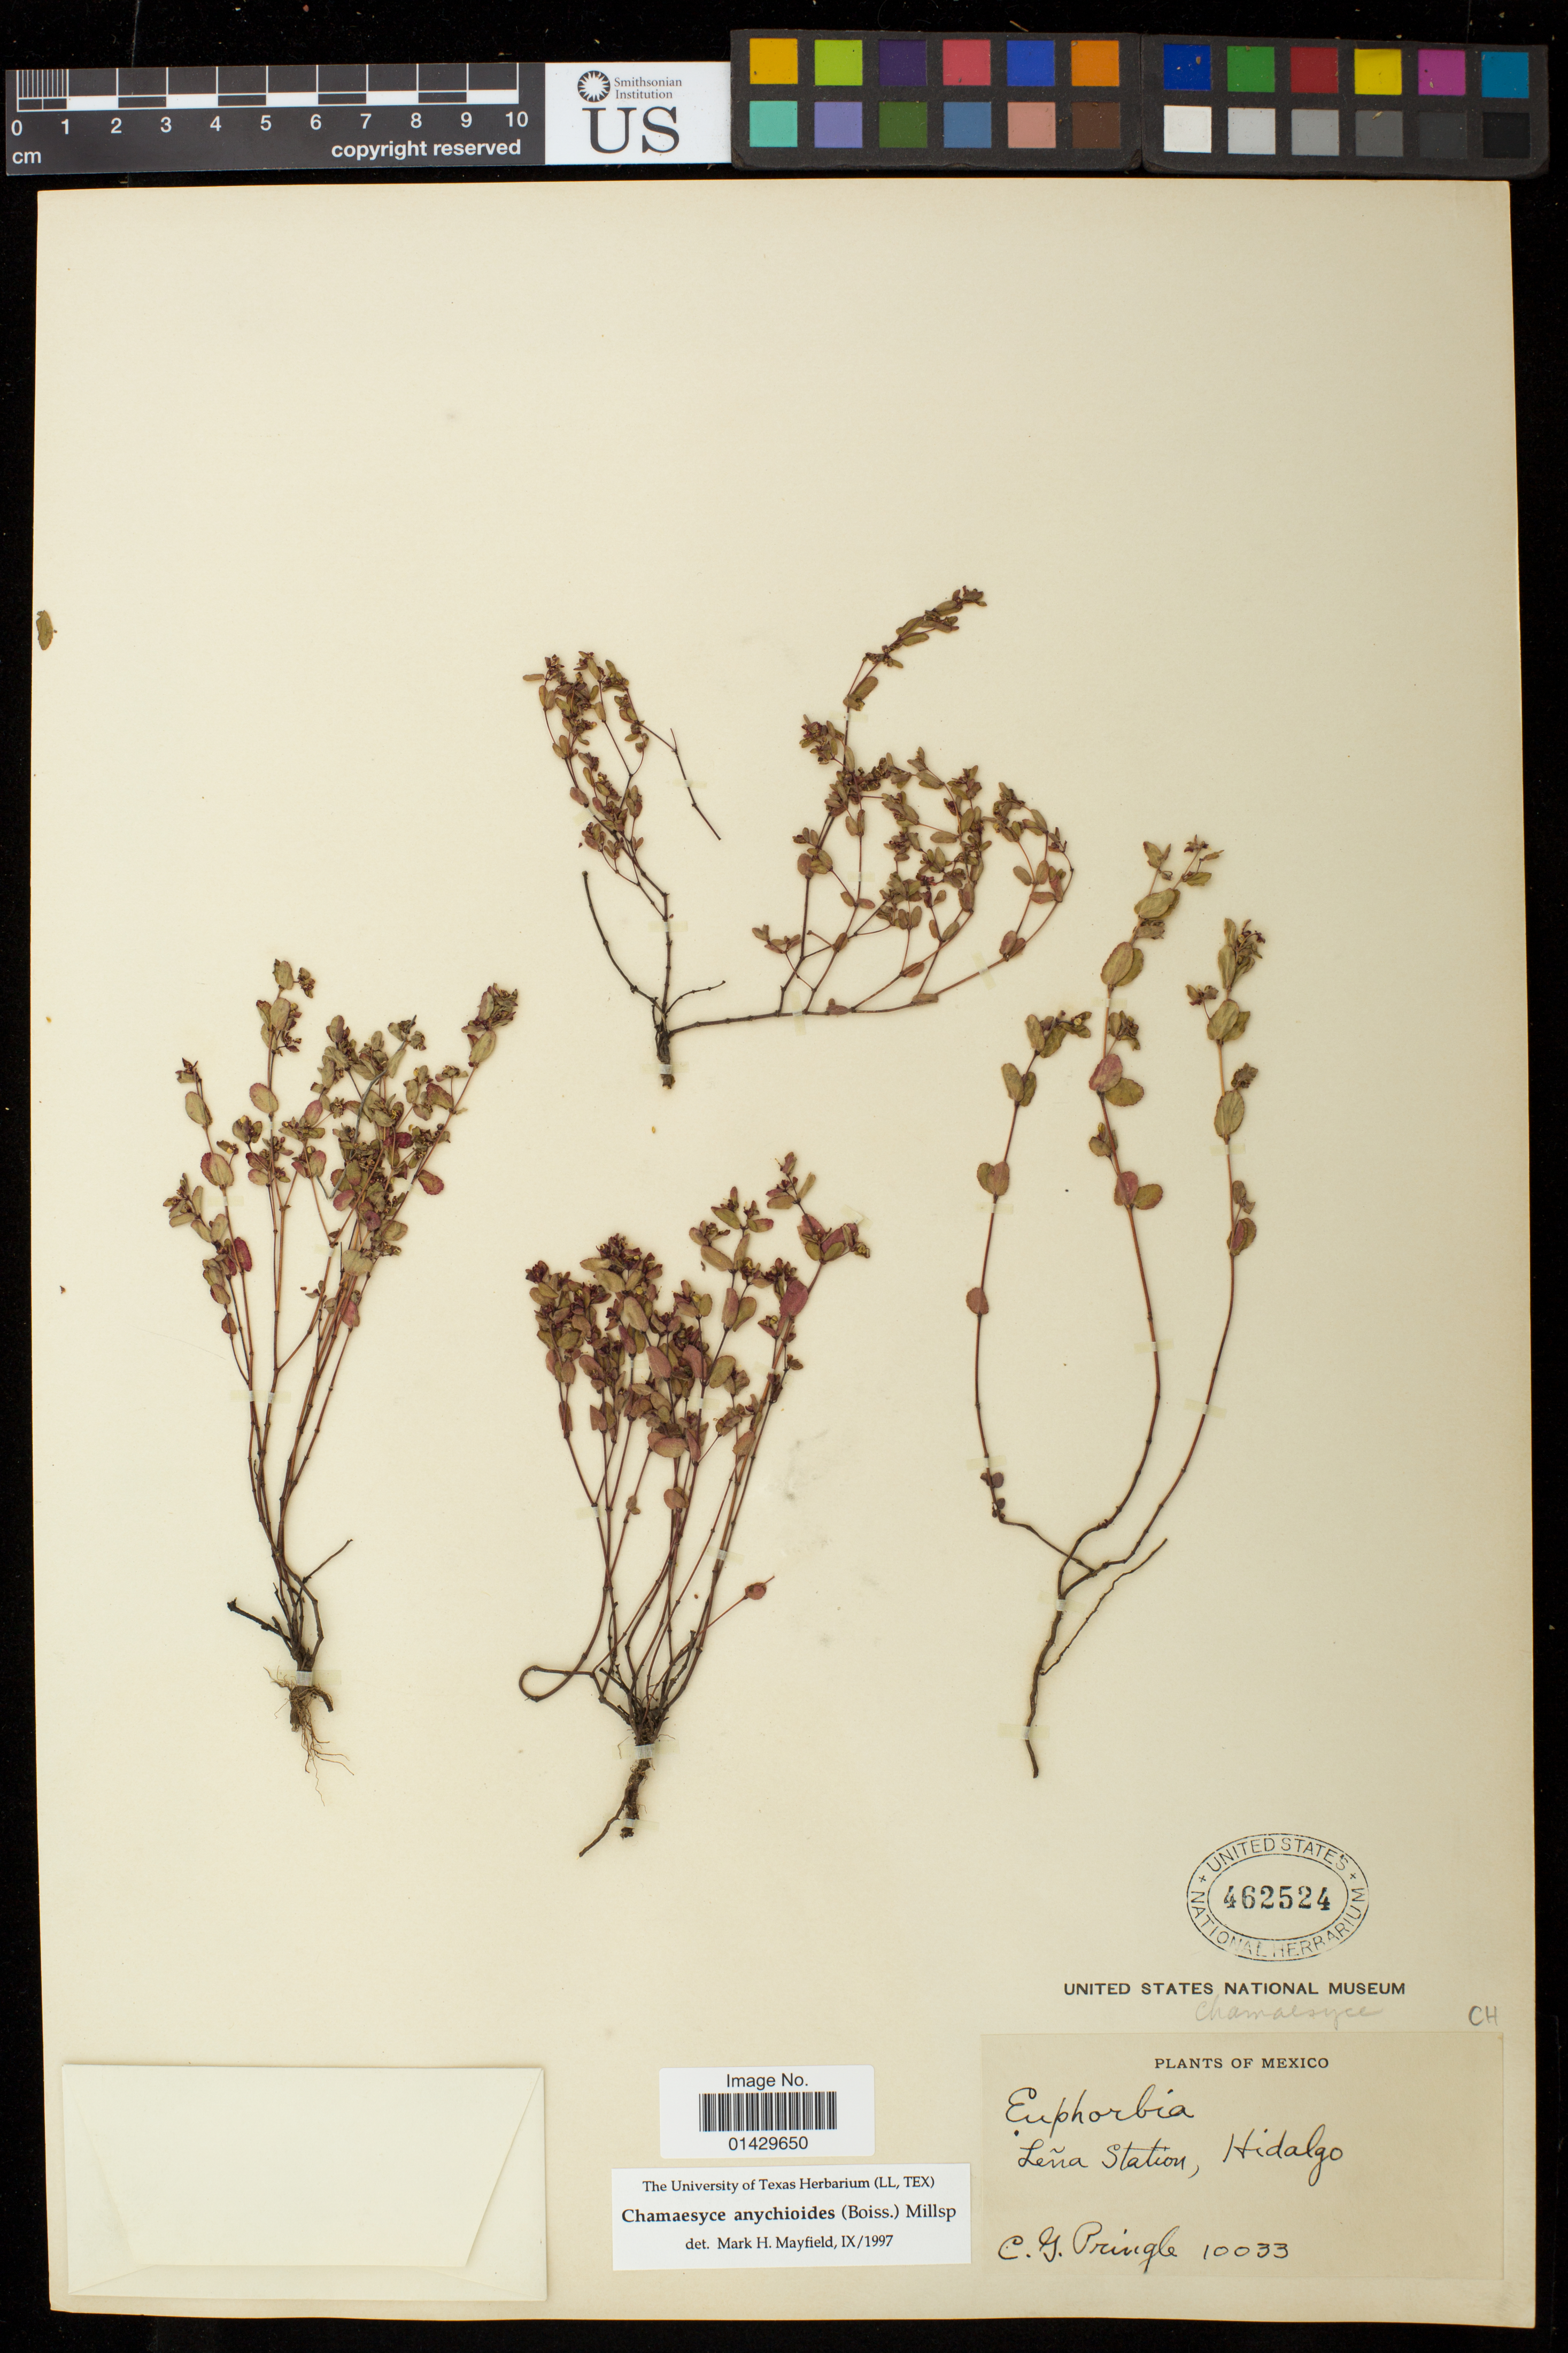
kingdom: Plantae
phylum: Tracheophyta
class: Magnoliopsida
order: Malpighiales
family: Euphorbiaceae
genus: Euphorbia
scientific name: Euphorbia anychioides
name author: Boiss.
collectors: C. G. Pringle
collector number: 10033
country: Mexico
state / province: Hidalgo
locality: Leña Station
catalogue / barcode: US 462524